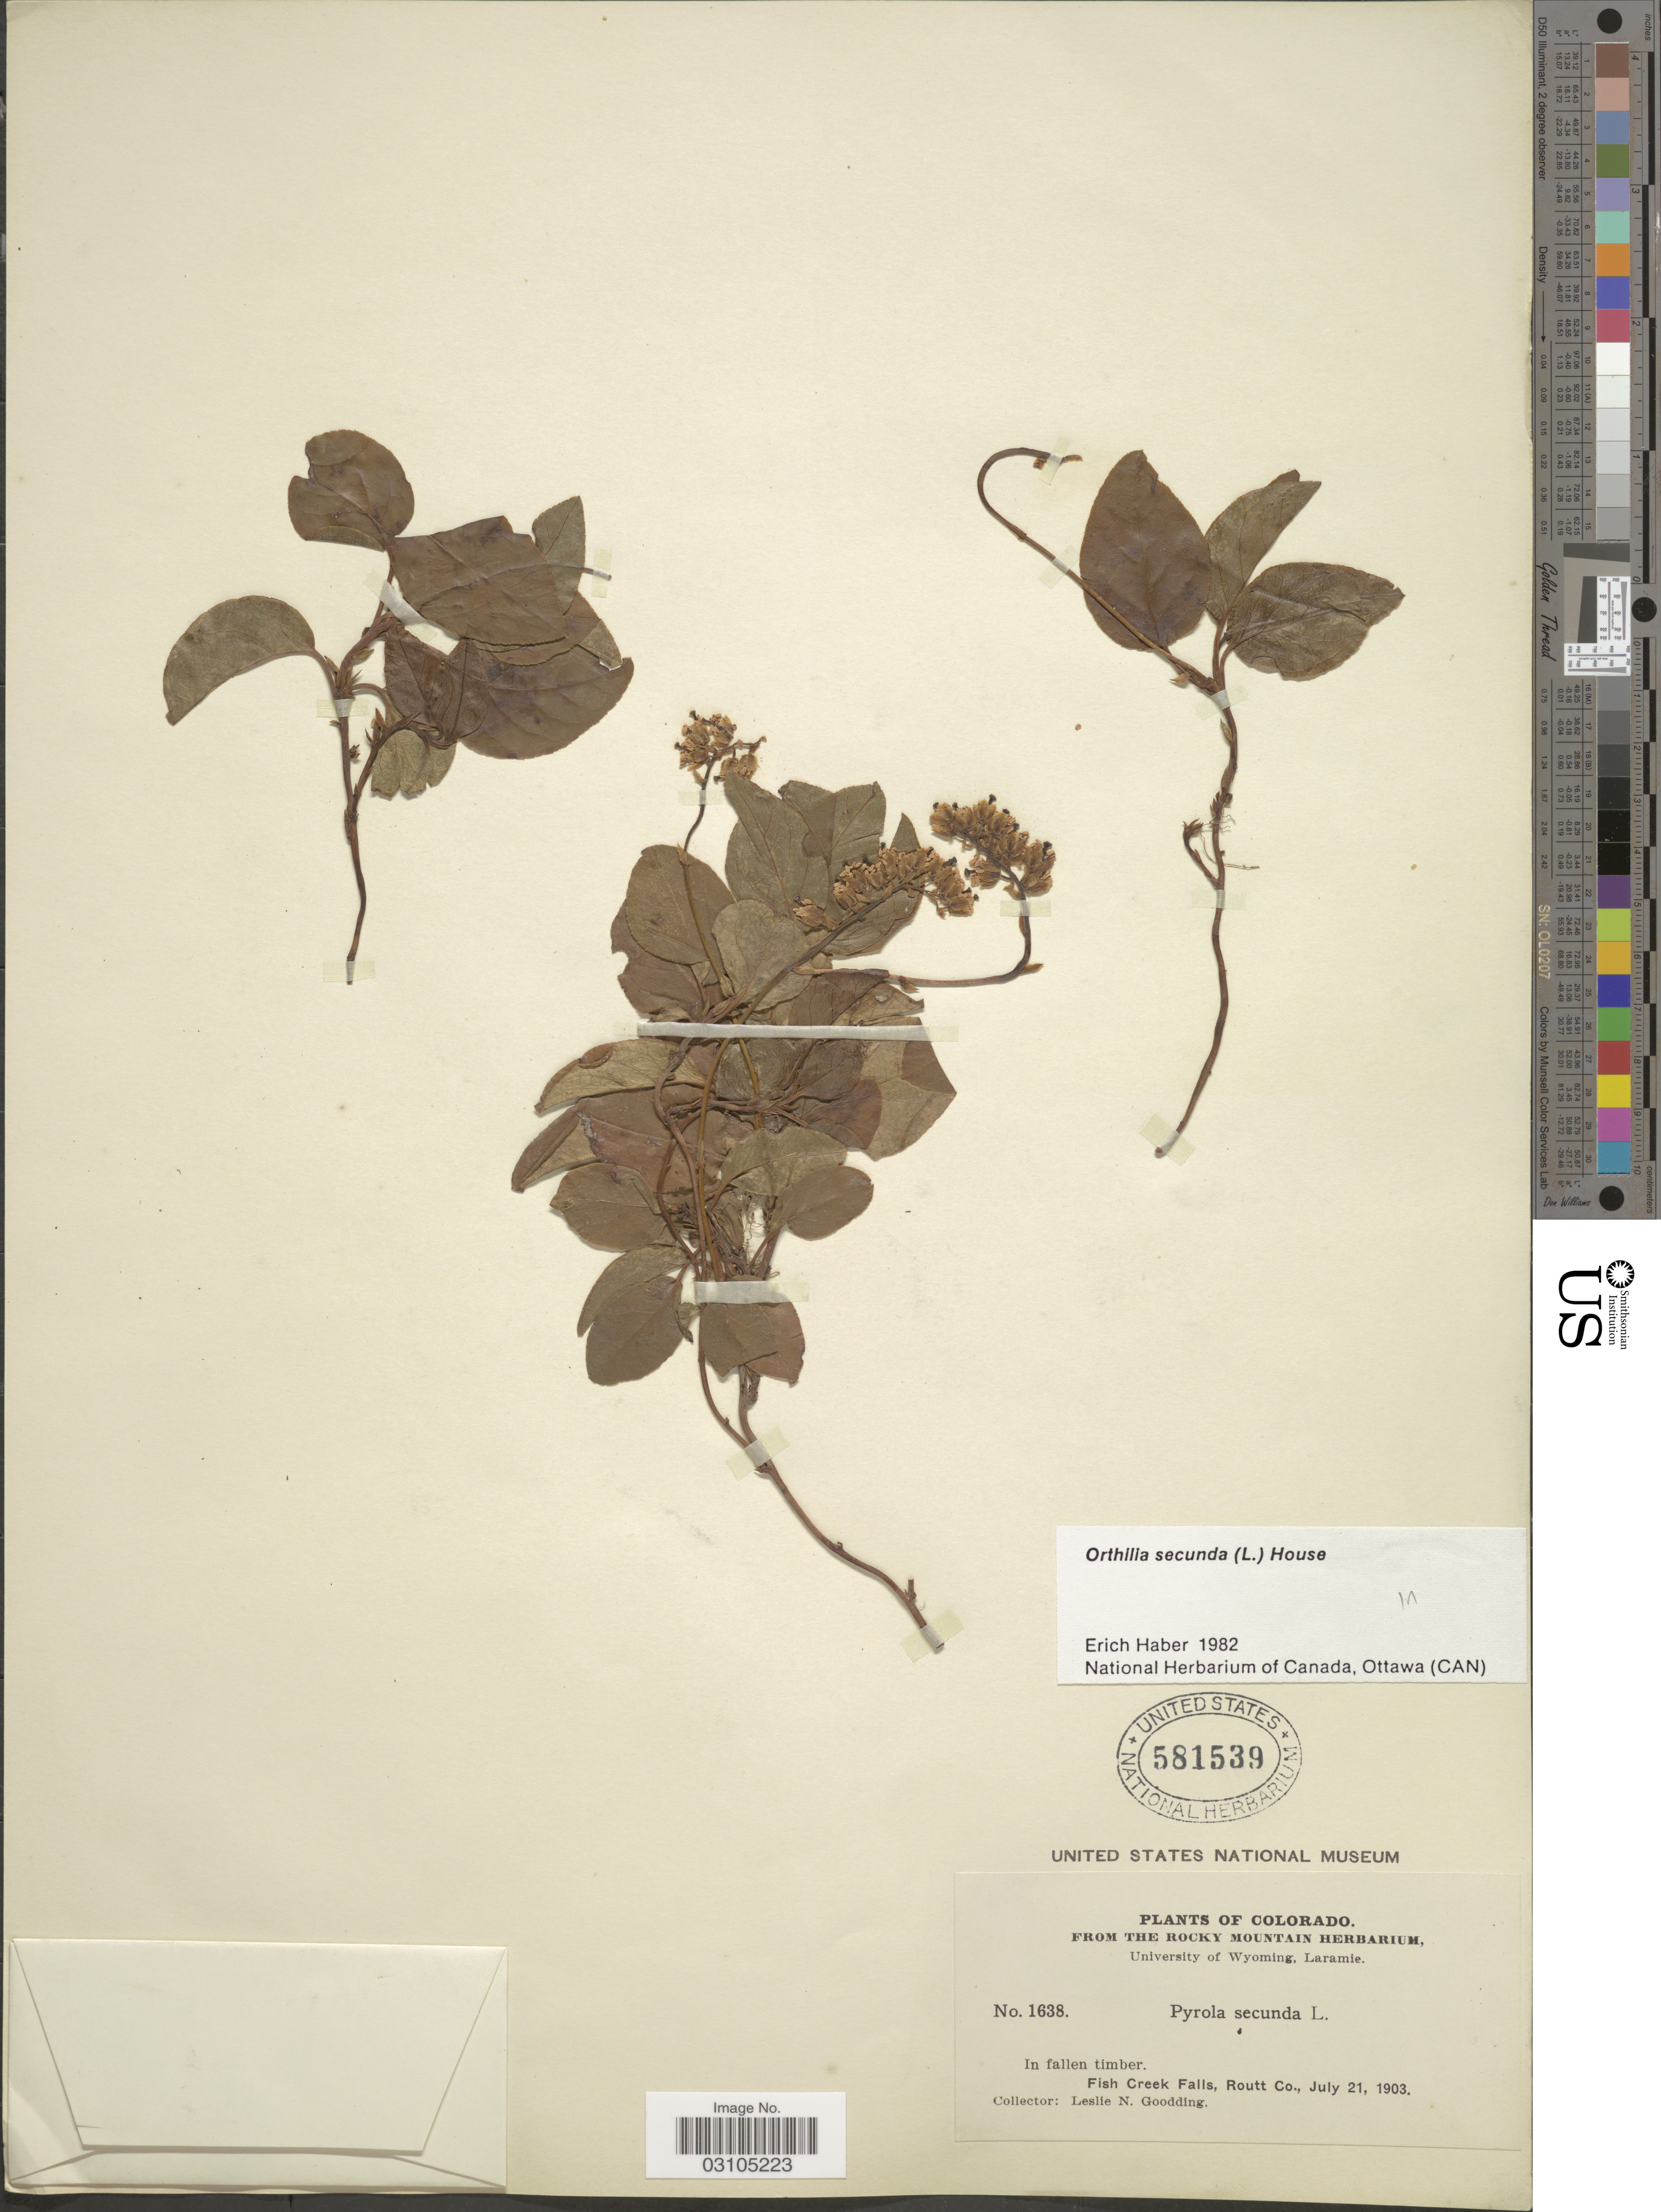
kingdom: Plantae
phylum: Tracheophyta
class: Magnoliopsida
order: Ericales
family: Ericaceae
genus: Orthilia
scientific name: Orthilia secunda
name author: (L.) House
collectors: L. N. Goodding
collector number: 1638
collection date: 1903-07-21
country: United States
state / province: Colorado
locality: Fish Creek Falls, Routt Co.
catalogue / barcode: US 581539